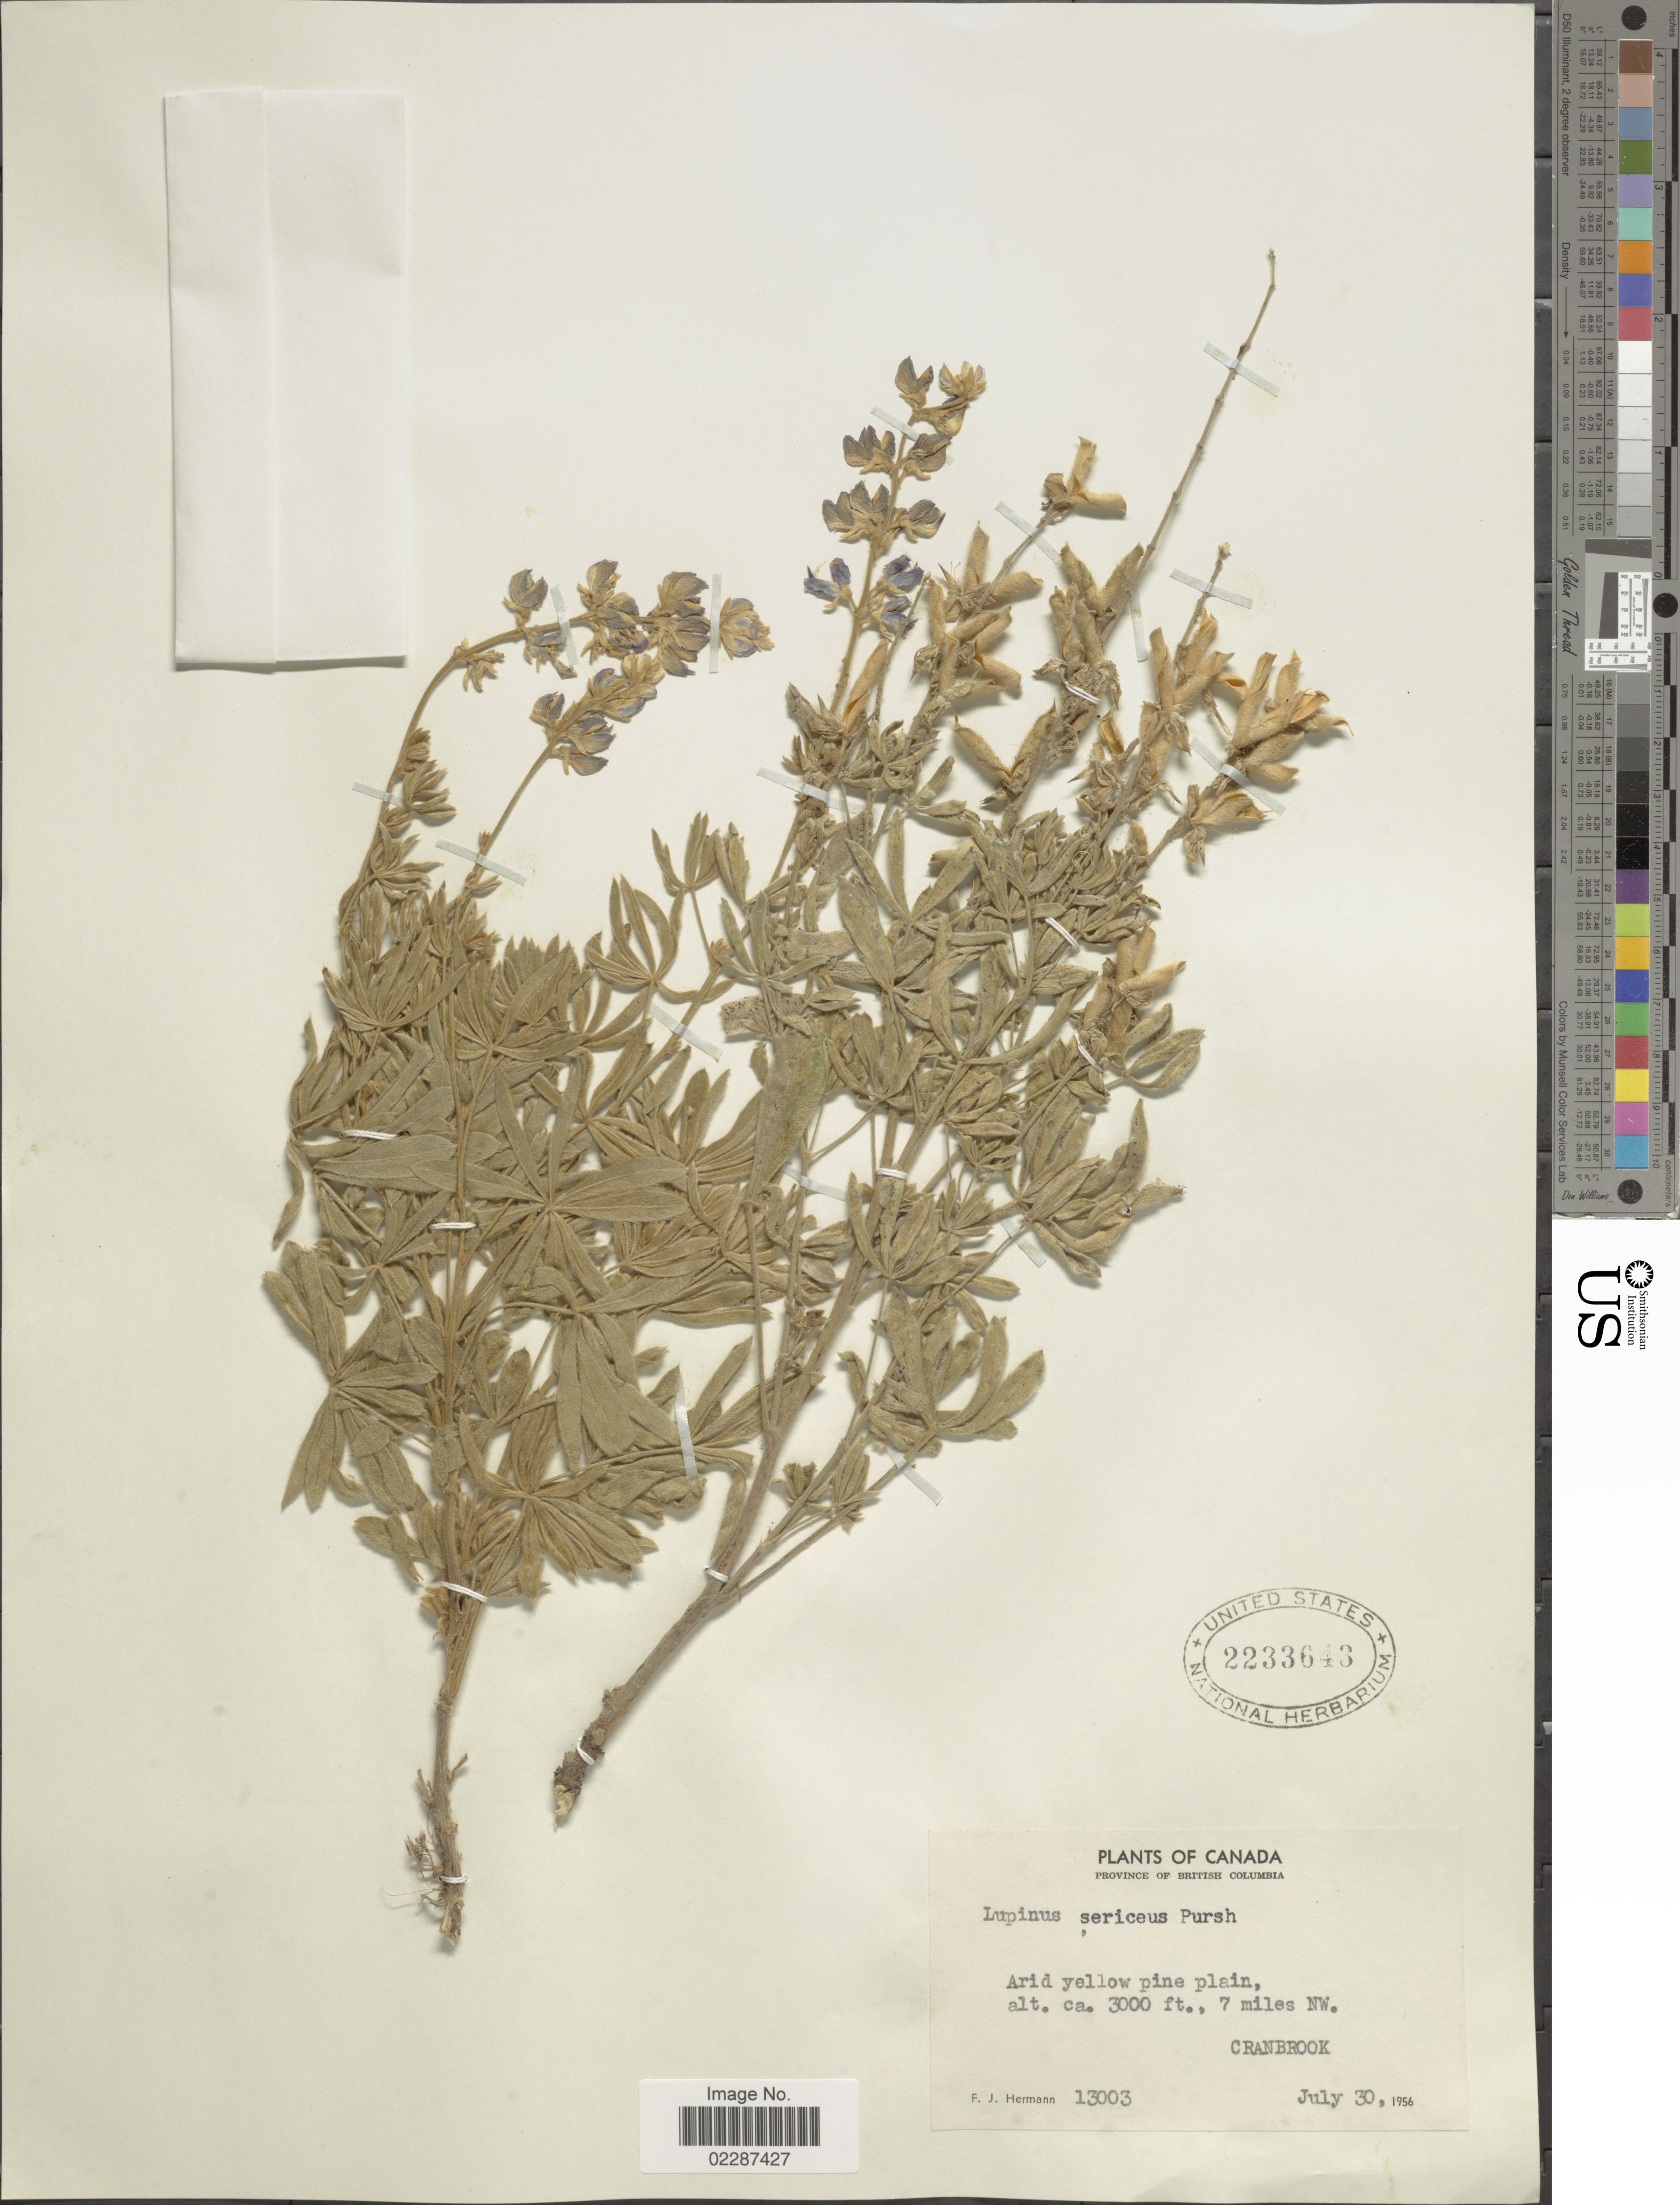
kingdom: Plantae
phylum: Tracheophyta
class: Magnoliopsida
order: Fabales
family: Fabaceae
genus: Lupinus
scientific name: Lupinus sericeus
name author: Pursh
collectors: F. J. Hermann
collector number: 13003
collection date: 1956-07-30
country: Canada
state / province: British Columbia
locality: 7 miles NW. Cranbrook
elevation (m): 914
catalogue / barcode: US 2233643